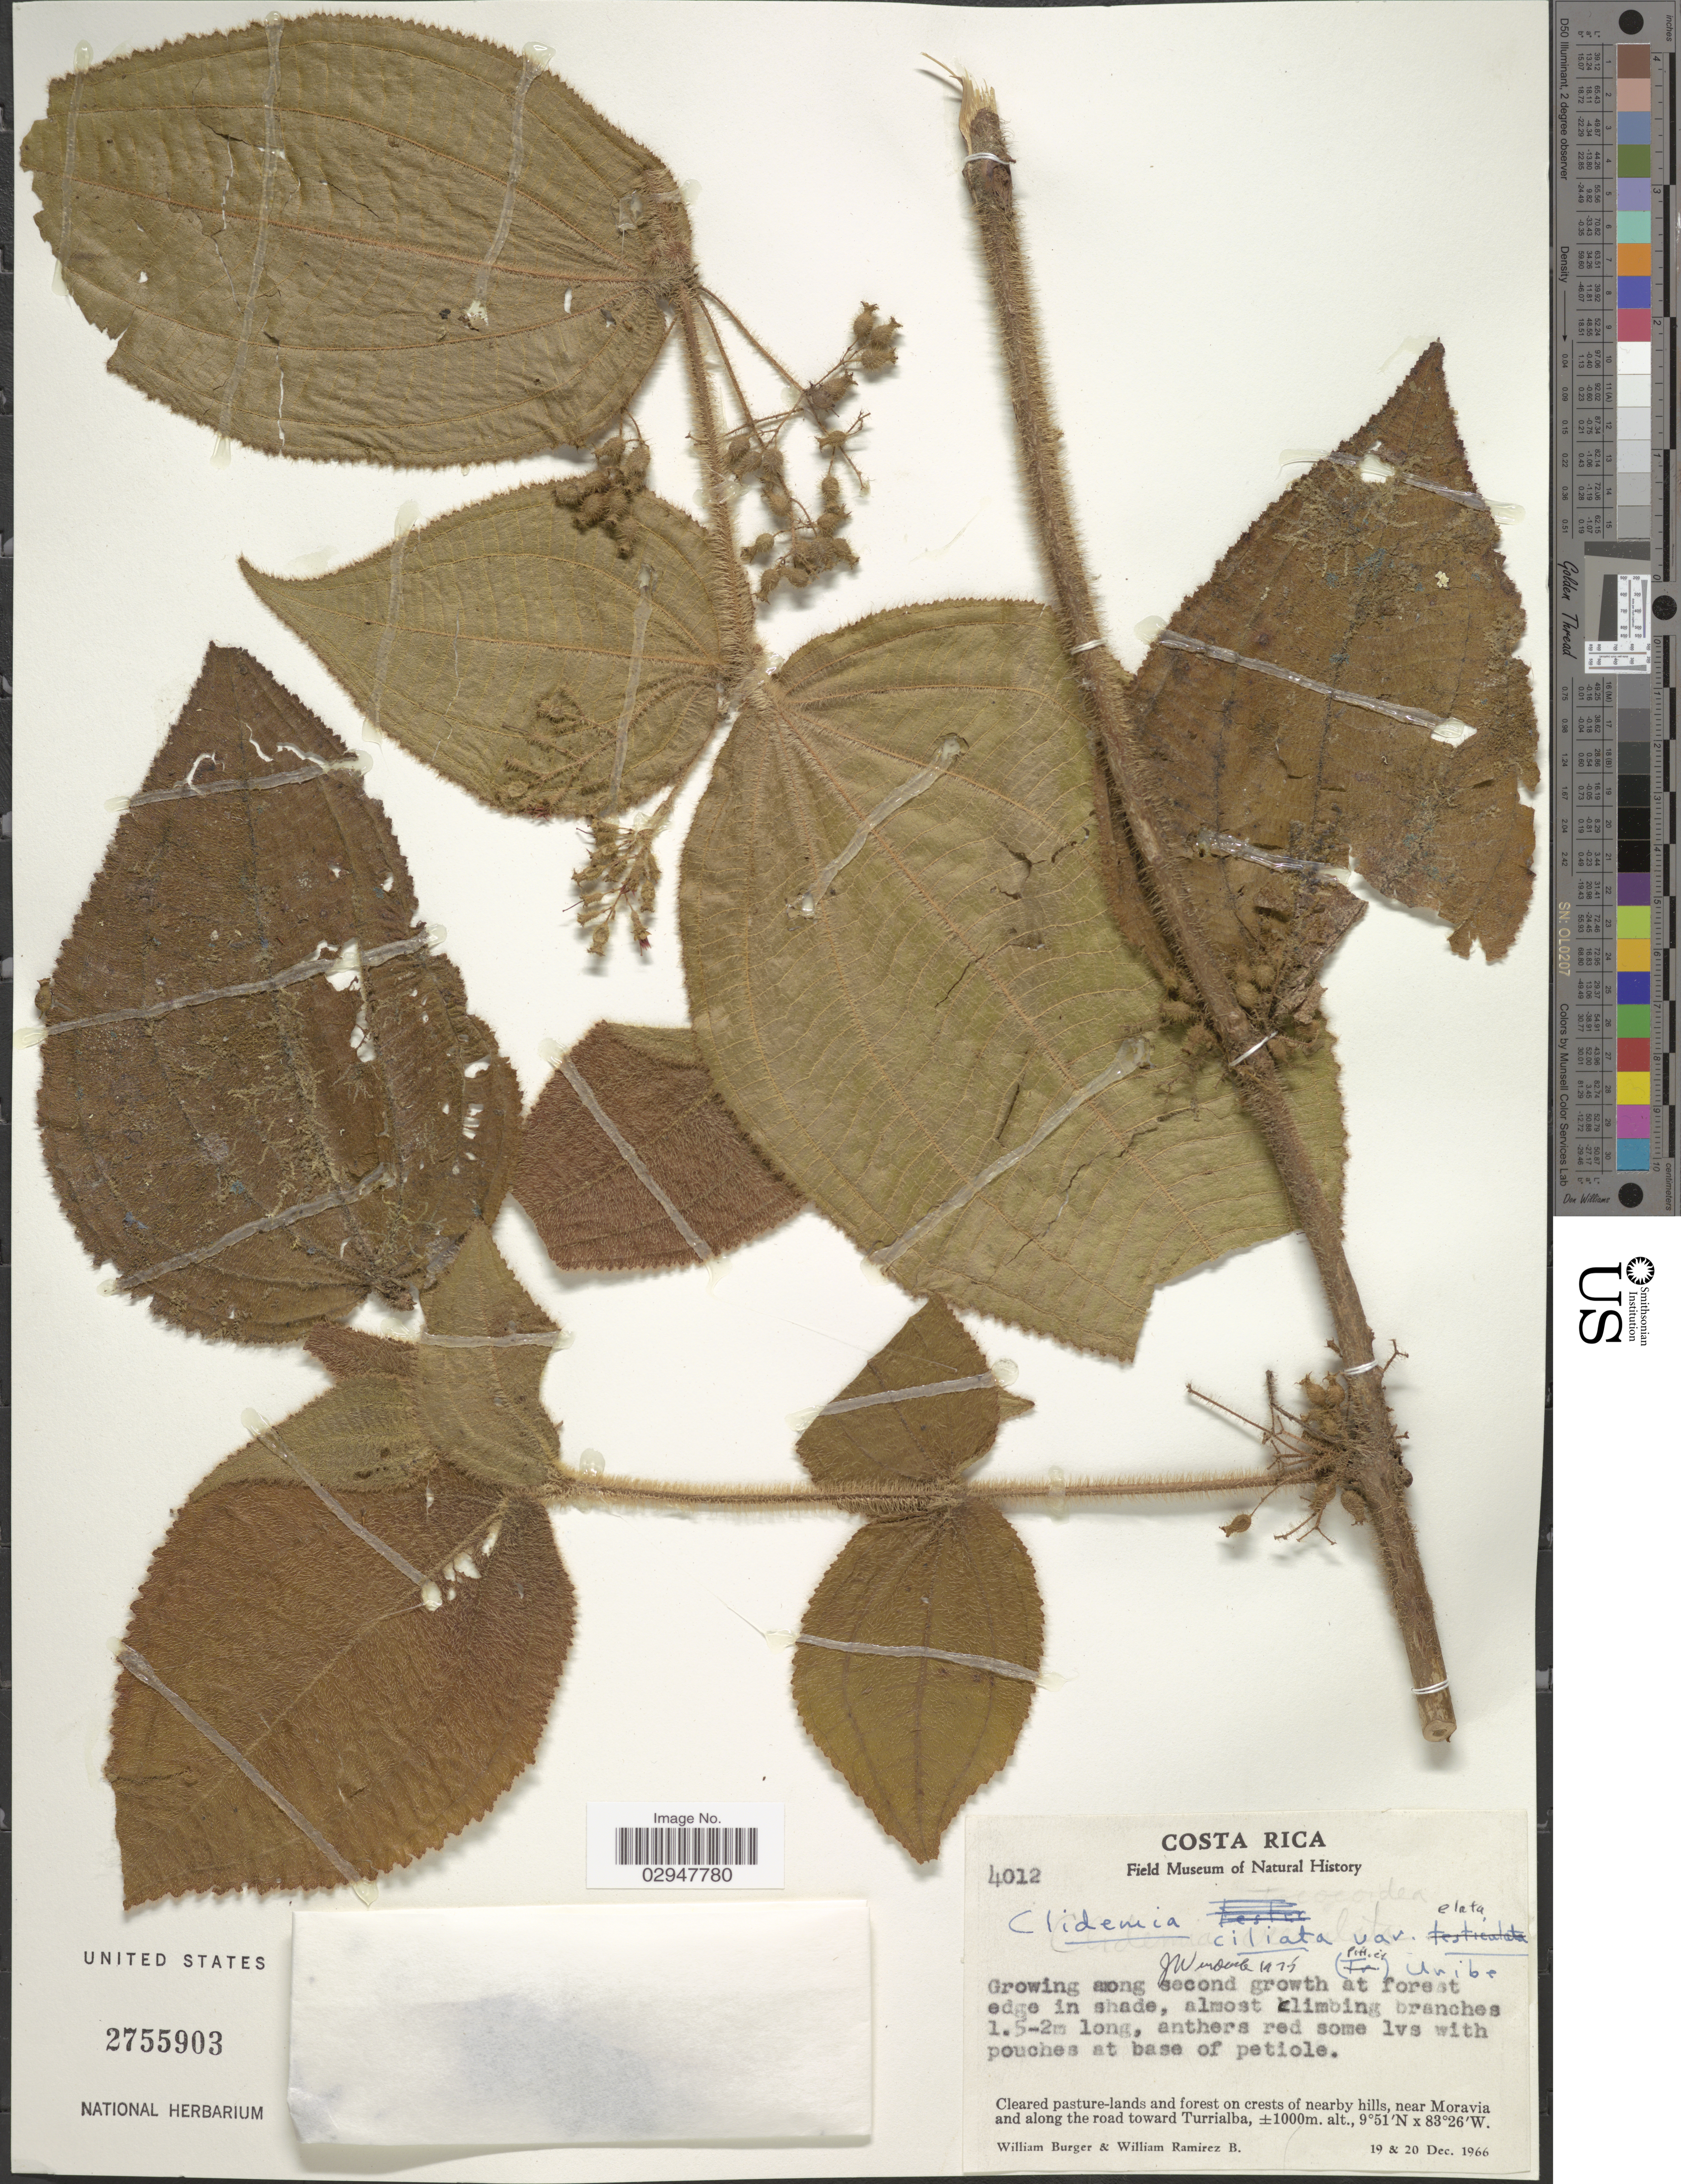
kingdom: Plantae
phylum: Tracheophyta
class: Magnoliopsida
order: Myrtales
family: Melastomataceae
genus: Clidemia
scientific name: Clidemia elata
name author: Pittier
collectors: W. Burger & W. Ramirez B.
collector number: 4012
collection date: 1966-12-19/1966-12-20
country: Colombia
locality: Cleared pasture-lands and forest on crests of nearby hills, near Moravia and along the road toward Turrialba.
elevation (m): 1000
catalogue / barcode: US 2755903